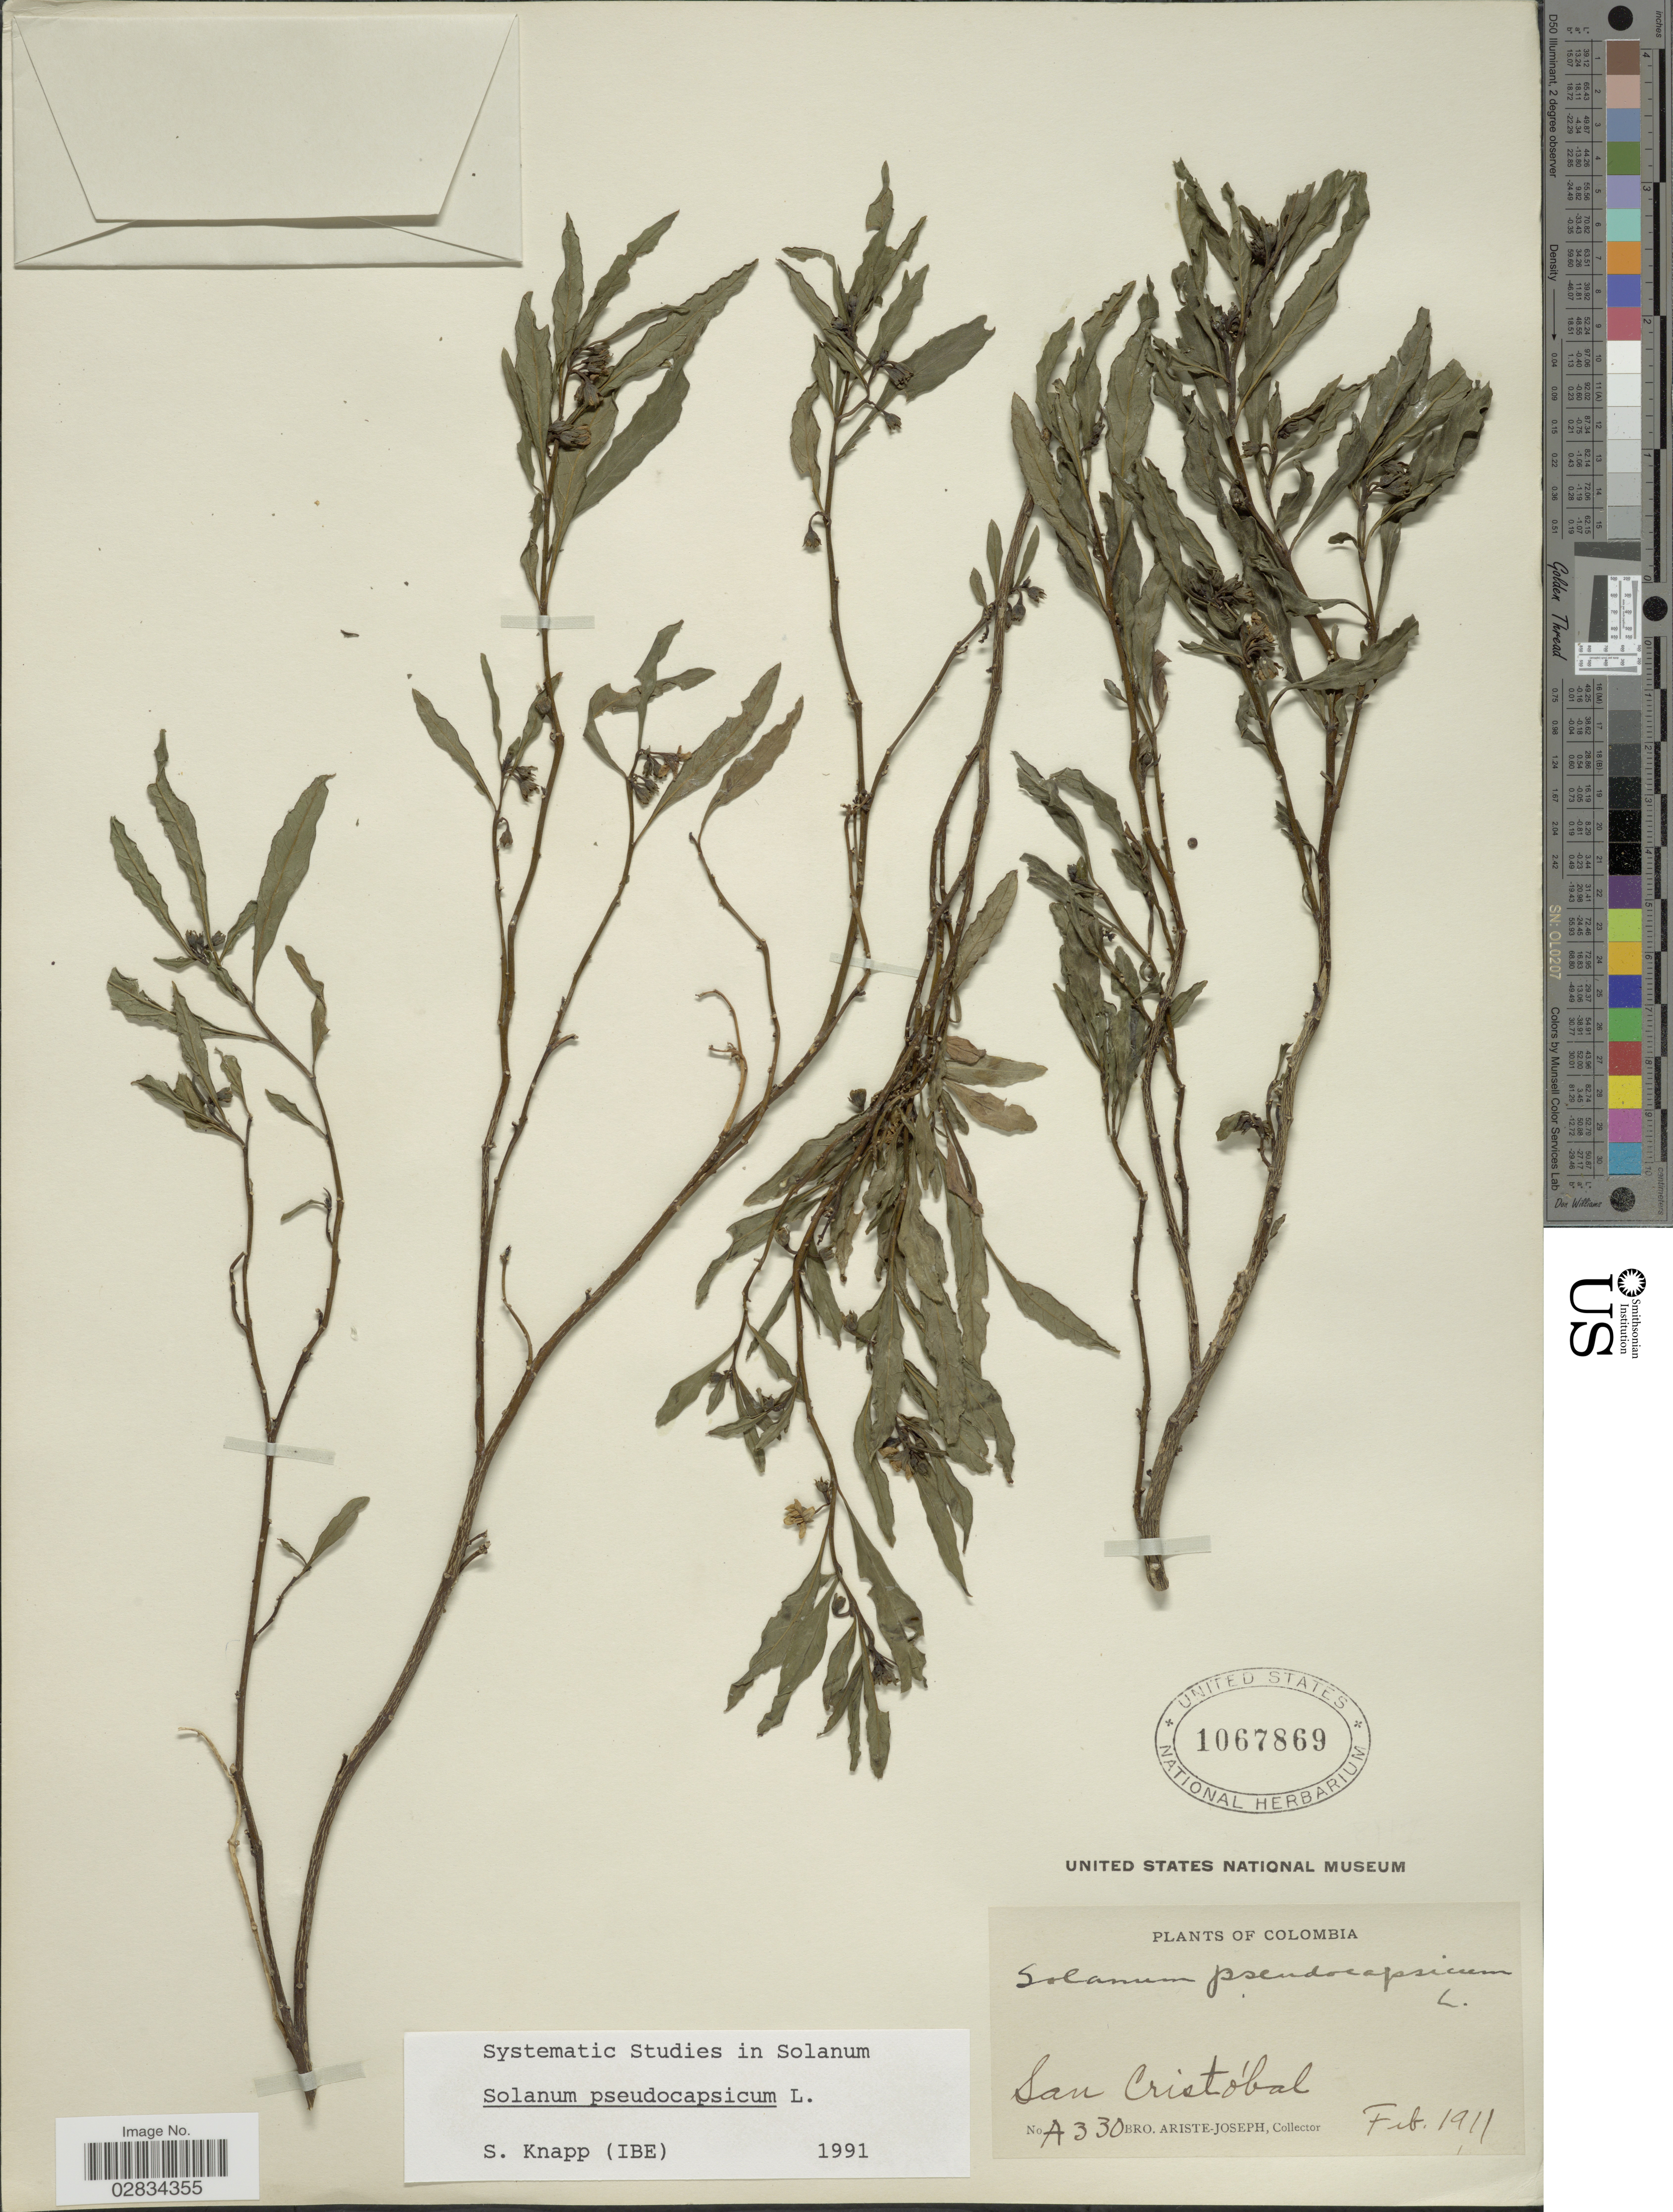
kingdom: Plantae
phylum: Tracheophyta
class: Magnoliopsida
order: Solanales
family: Solanaceae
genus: Solanum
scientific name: Solanum pseudocapsicum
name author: L.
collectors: Bro. Ariste-Joseph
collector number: A330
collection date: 1911-02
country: Colombia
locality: San Cristóbal.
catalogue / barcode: US 1067869